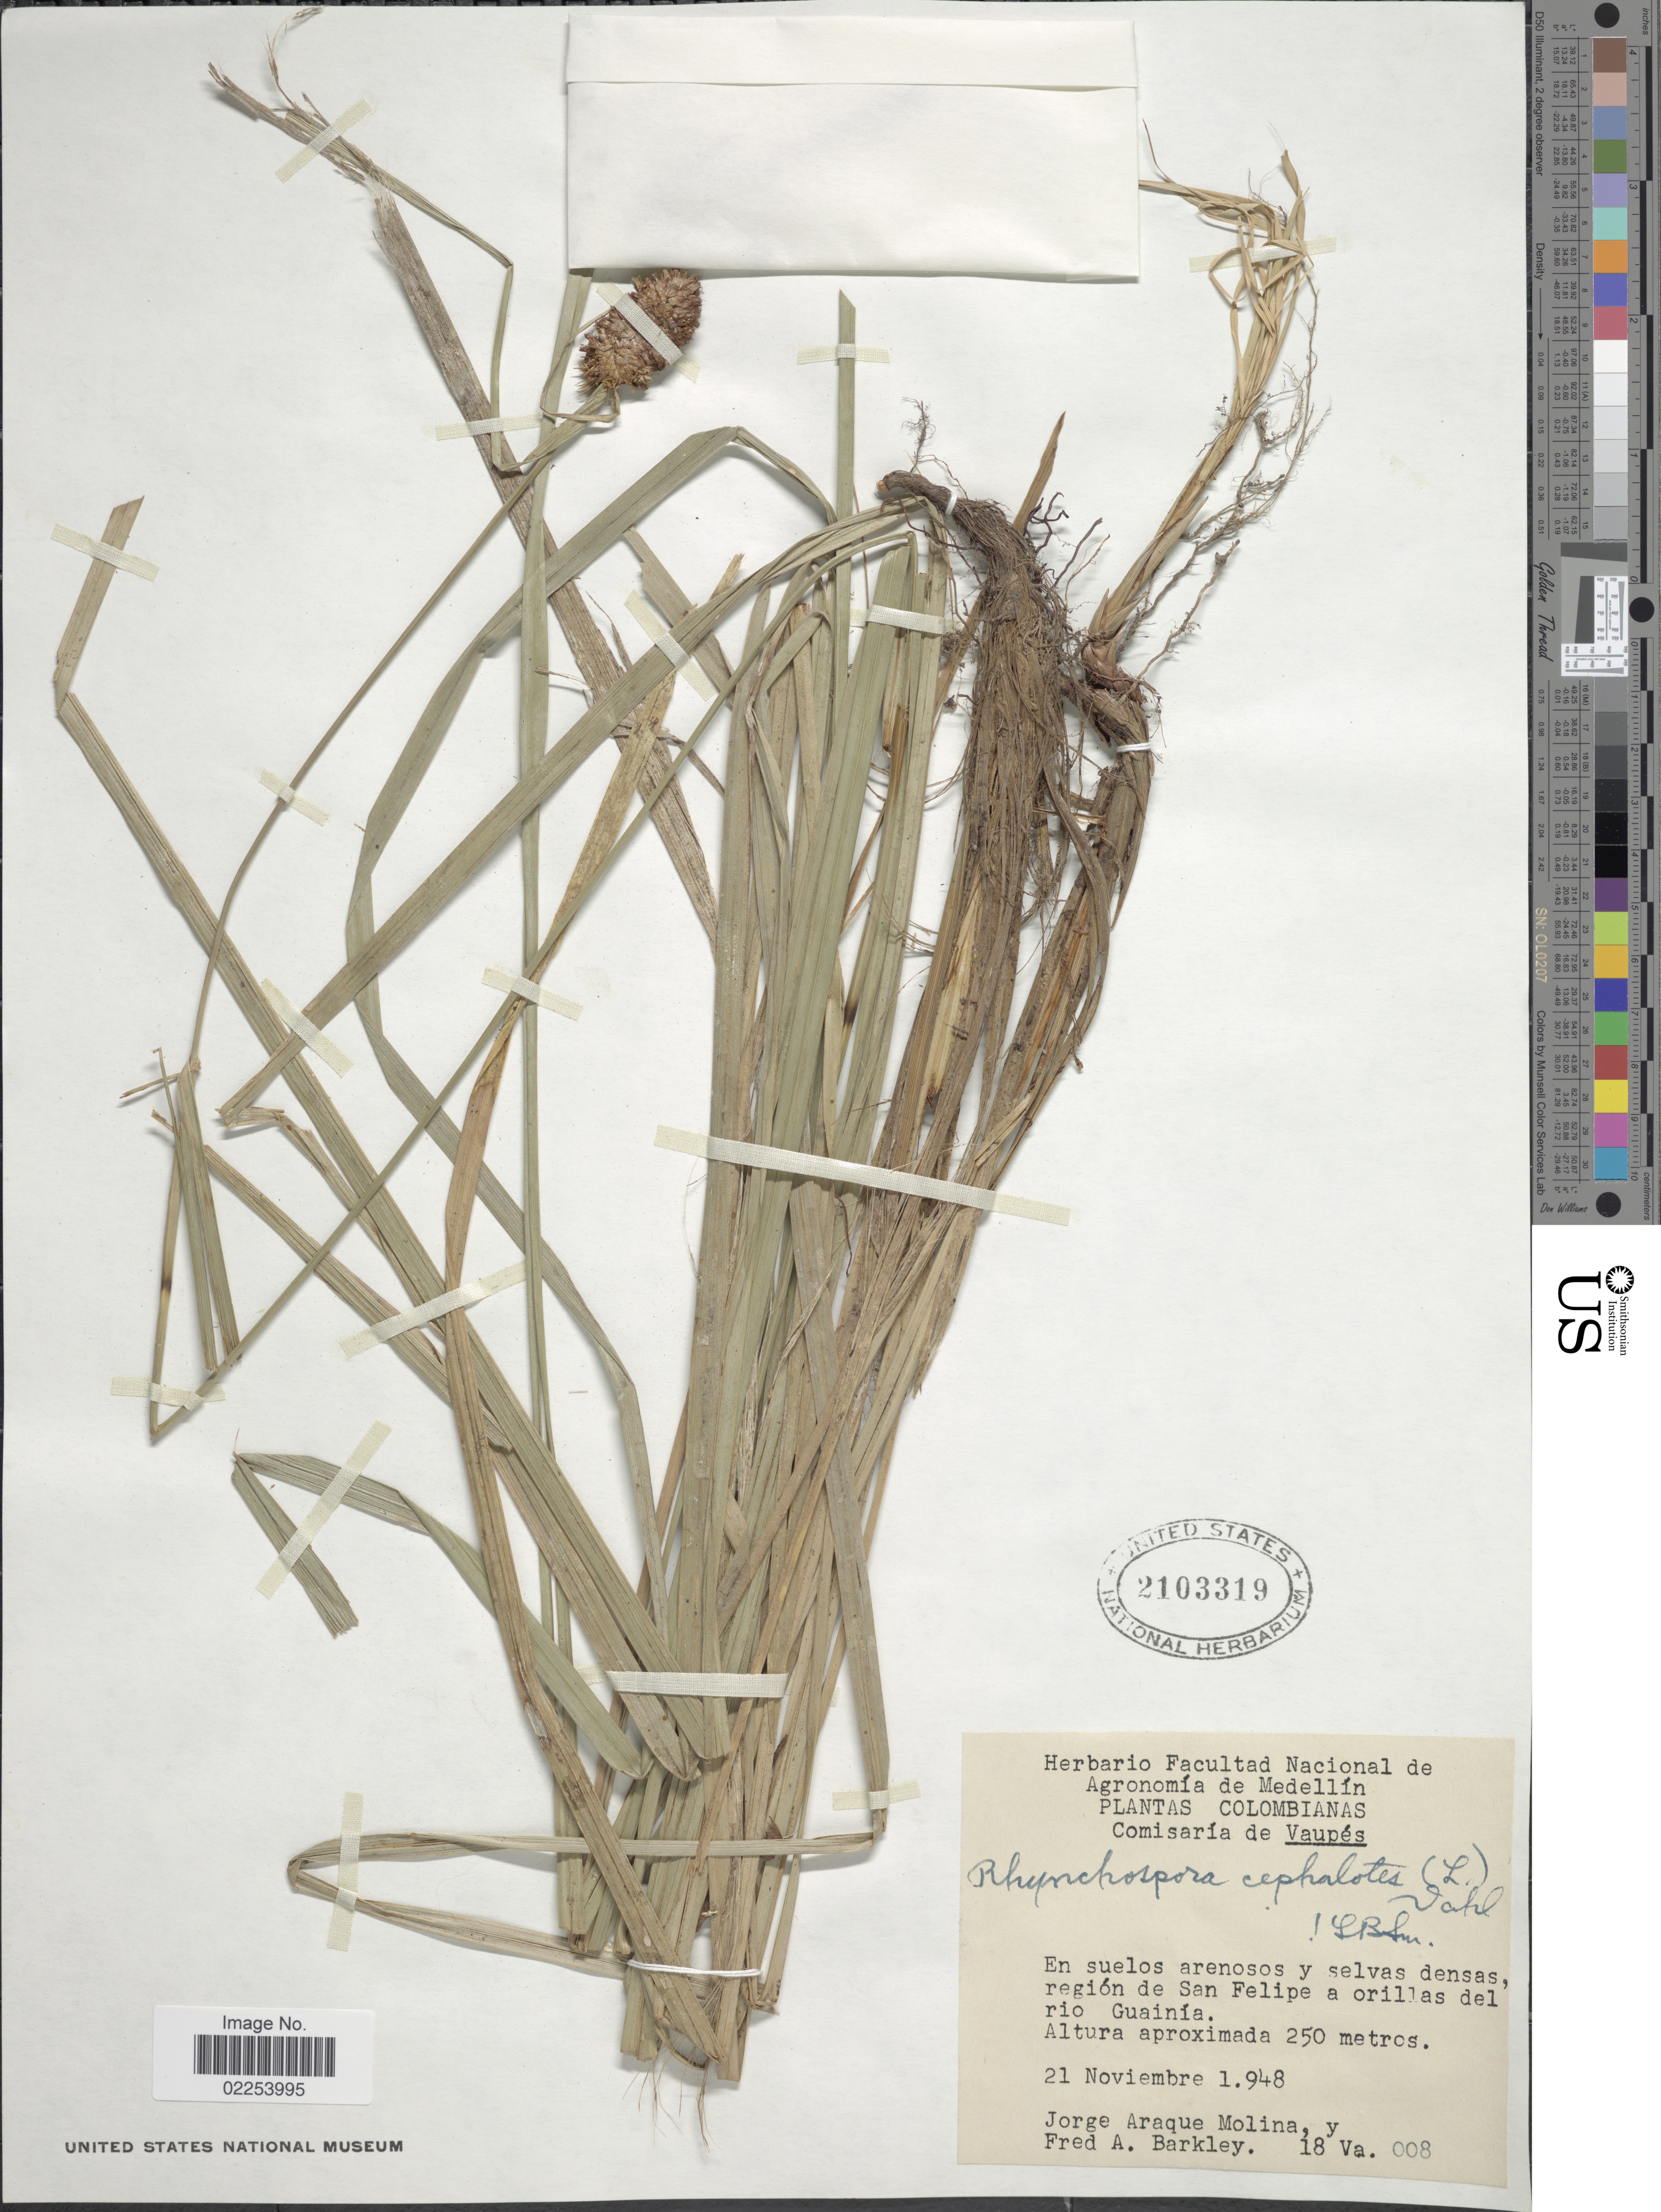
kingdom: Plantae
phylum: Tracheophyta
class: Liliopsida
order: Poales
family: Cyperaceae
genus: Rhynchospora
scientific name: Rhynchospora cephalotes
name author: (L.) Vahl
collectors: J. A. Molina & F. A. Barkley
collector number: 18Va008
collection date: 1948-11-21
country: Colombia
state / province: Vaupés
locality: En suelos arenosos y selvas densas, region de San Felipe a orillas del rio Guainia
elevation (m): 250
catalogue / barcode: US 2103319